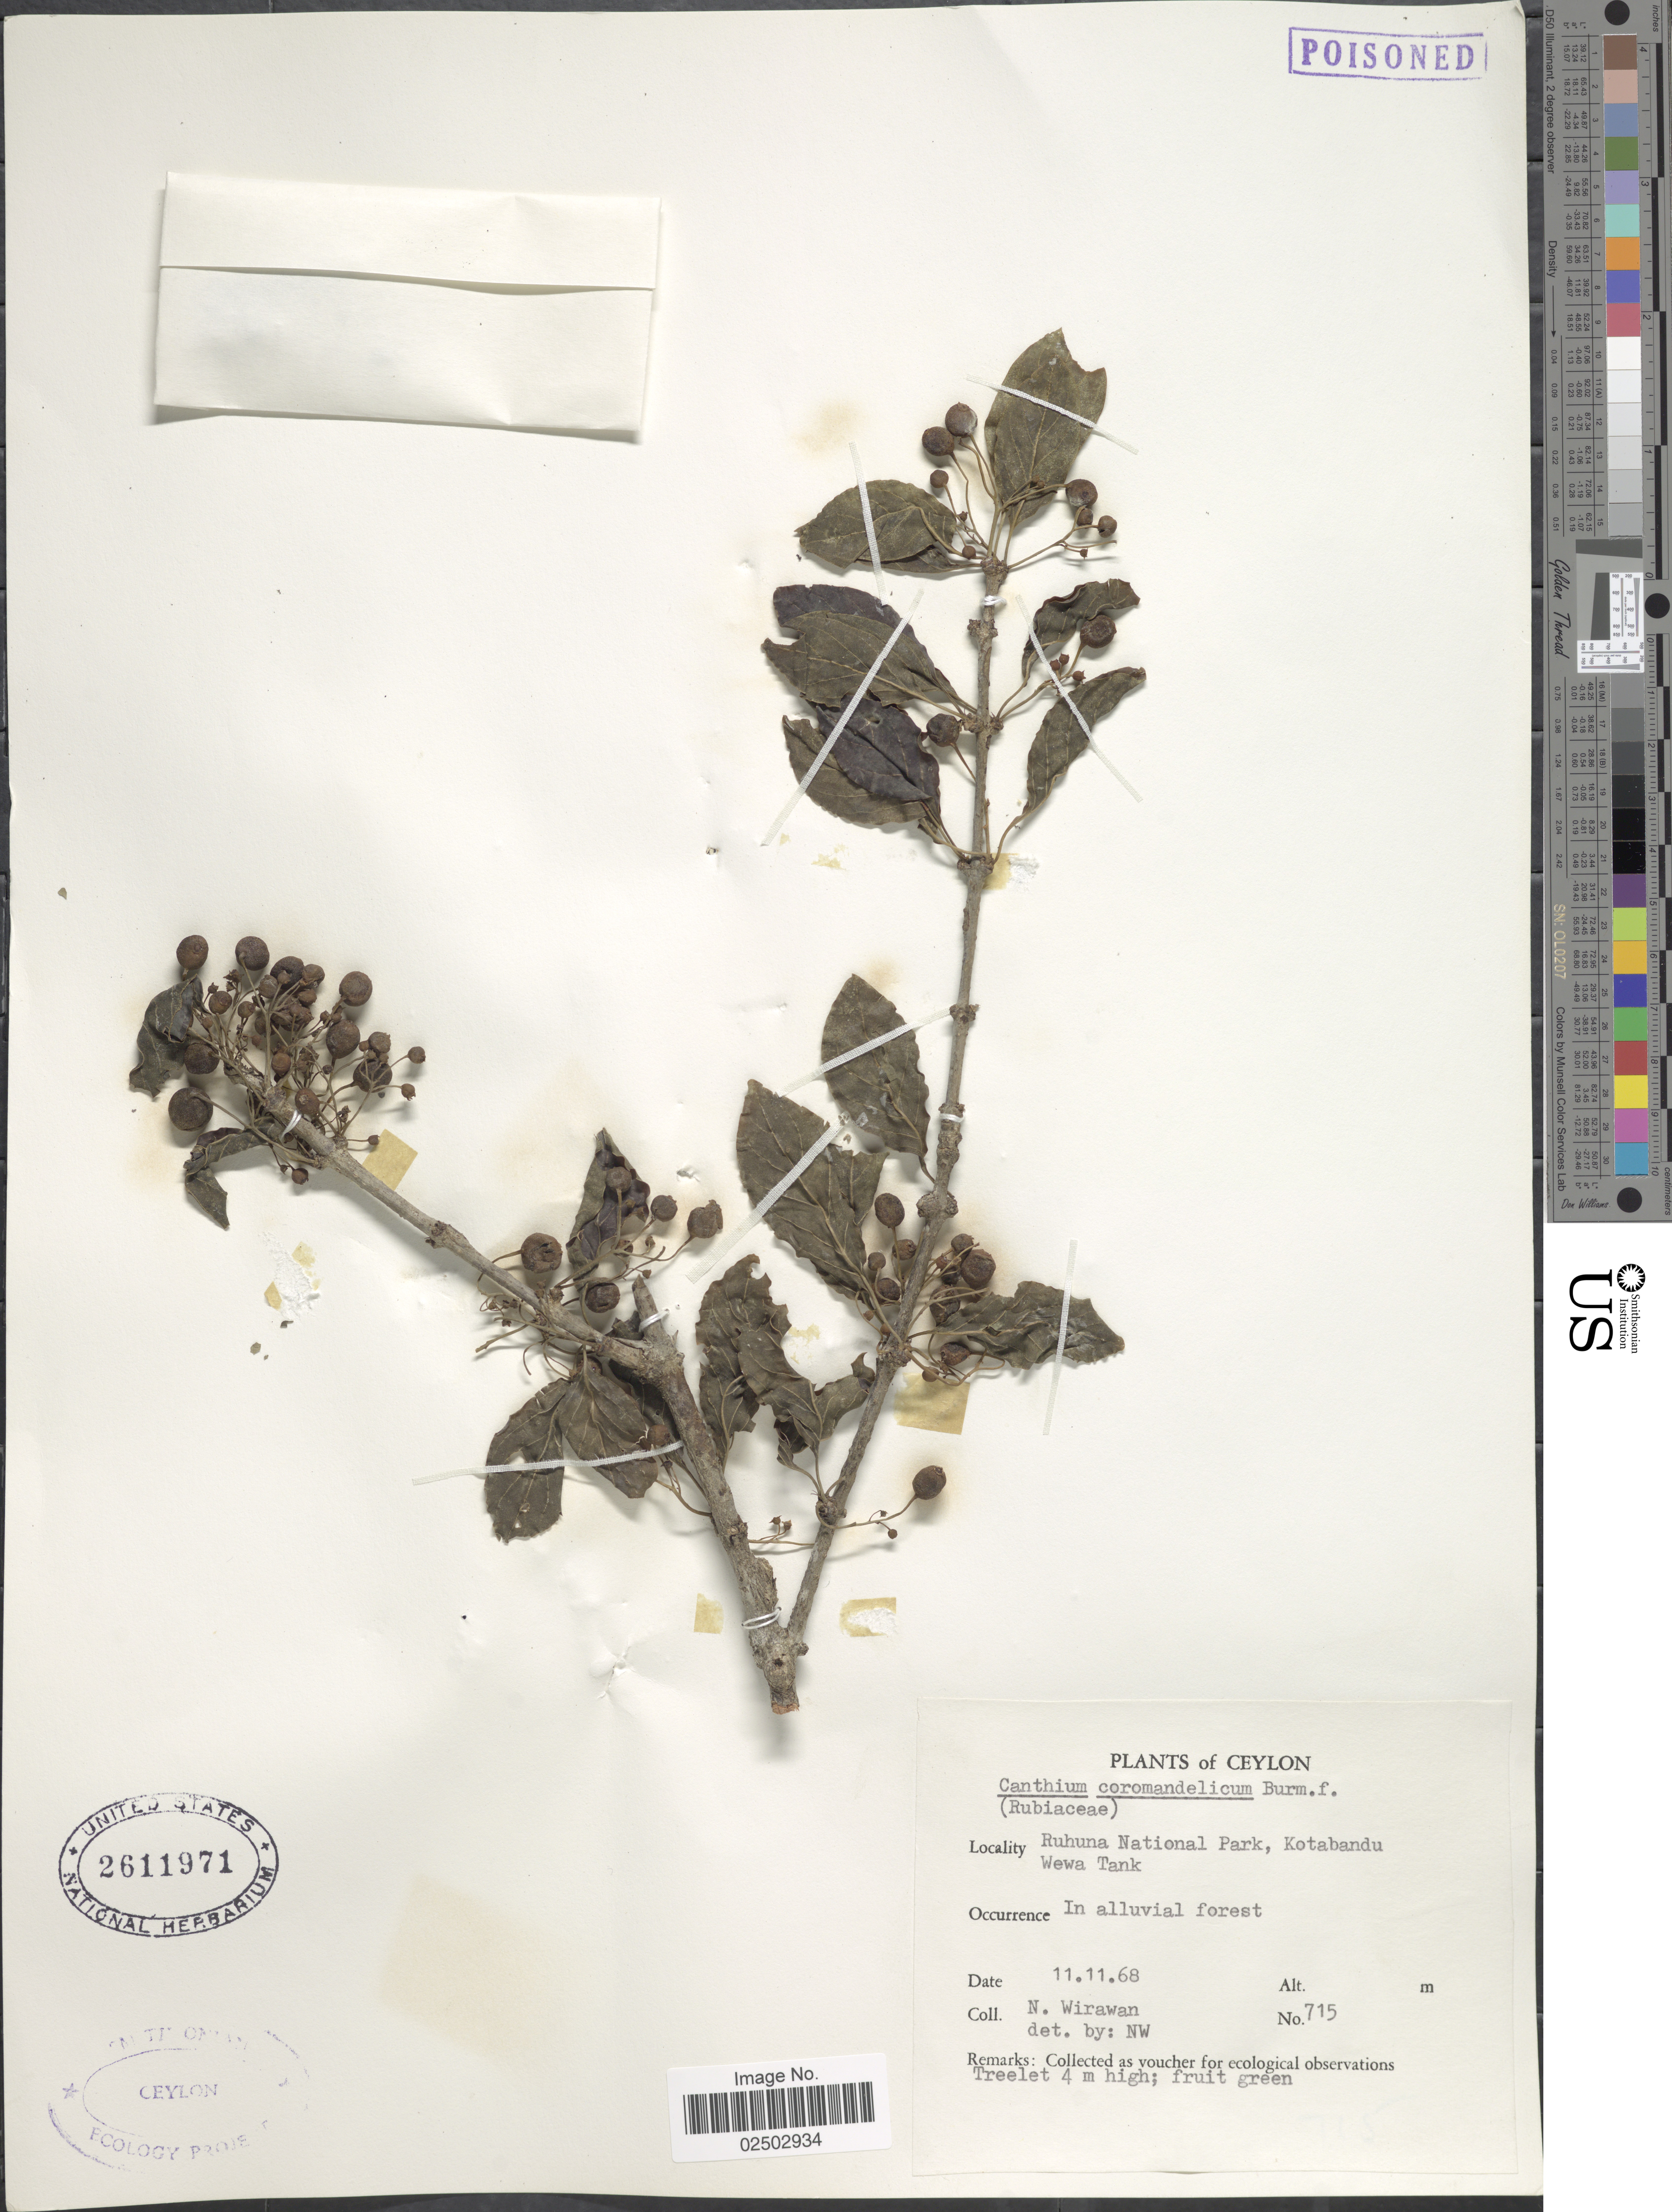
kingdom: Plantae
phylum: Tracheophyta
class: Magnoliopsida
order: Gentianales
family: Rubiaceae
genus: Canthium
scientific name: Canthium coromandelicum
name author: (Burm. f.) Alston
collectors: N. Wirawan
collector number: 715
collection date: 1968-11-11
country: Sri Lanka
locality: Ruhuna National Park, Kotabandu Wewa Tank, Ceylon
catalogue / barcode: US 2611971